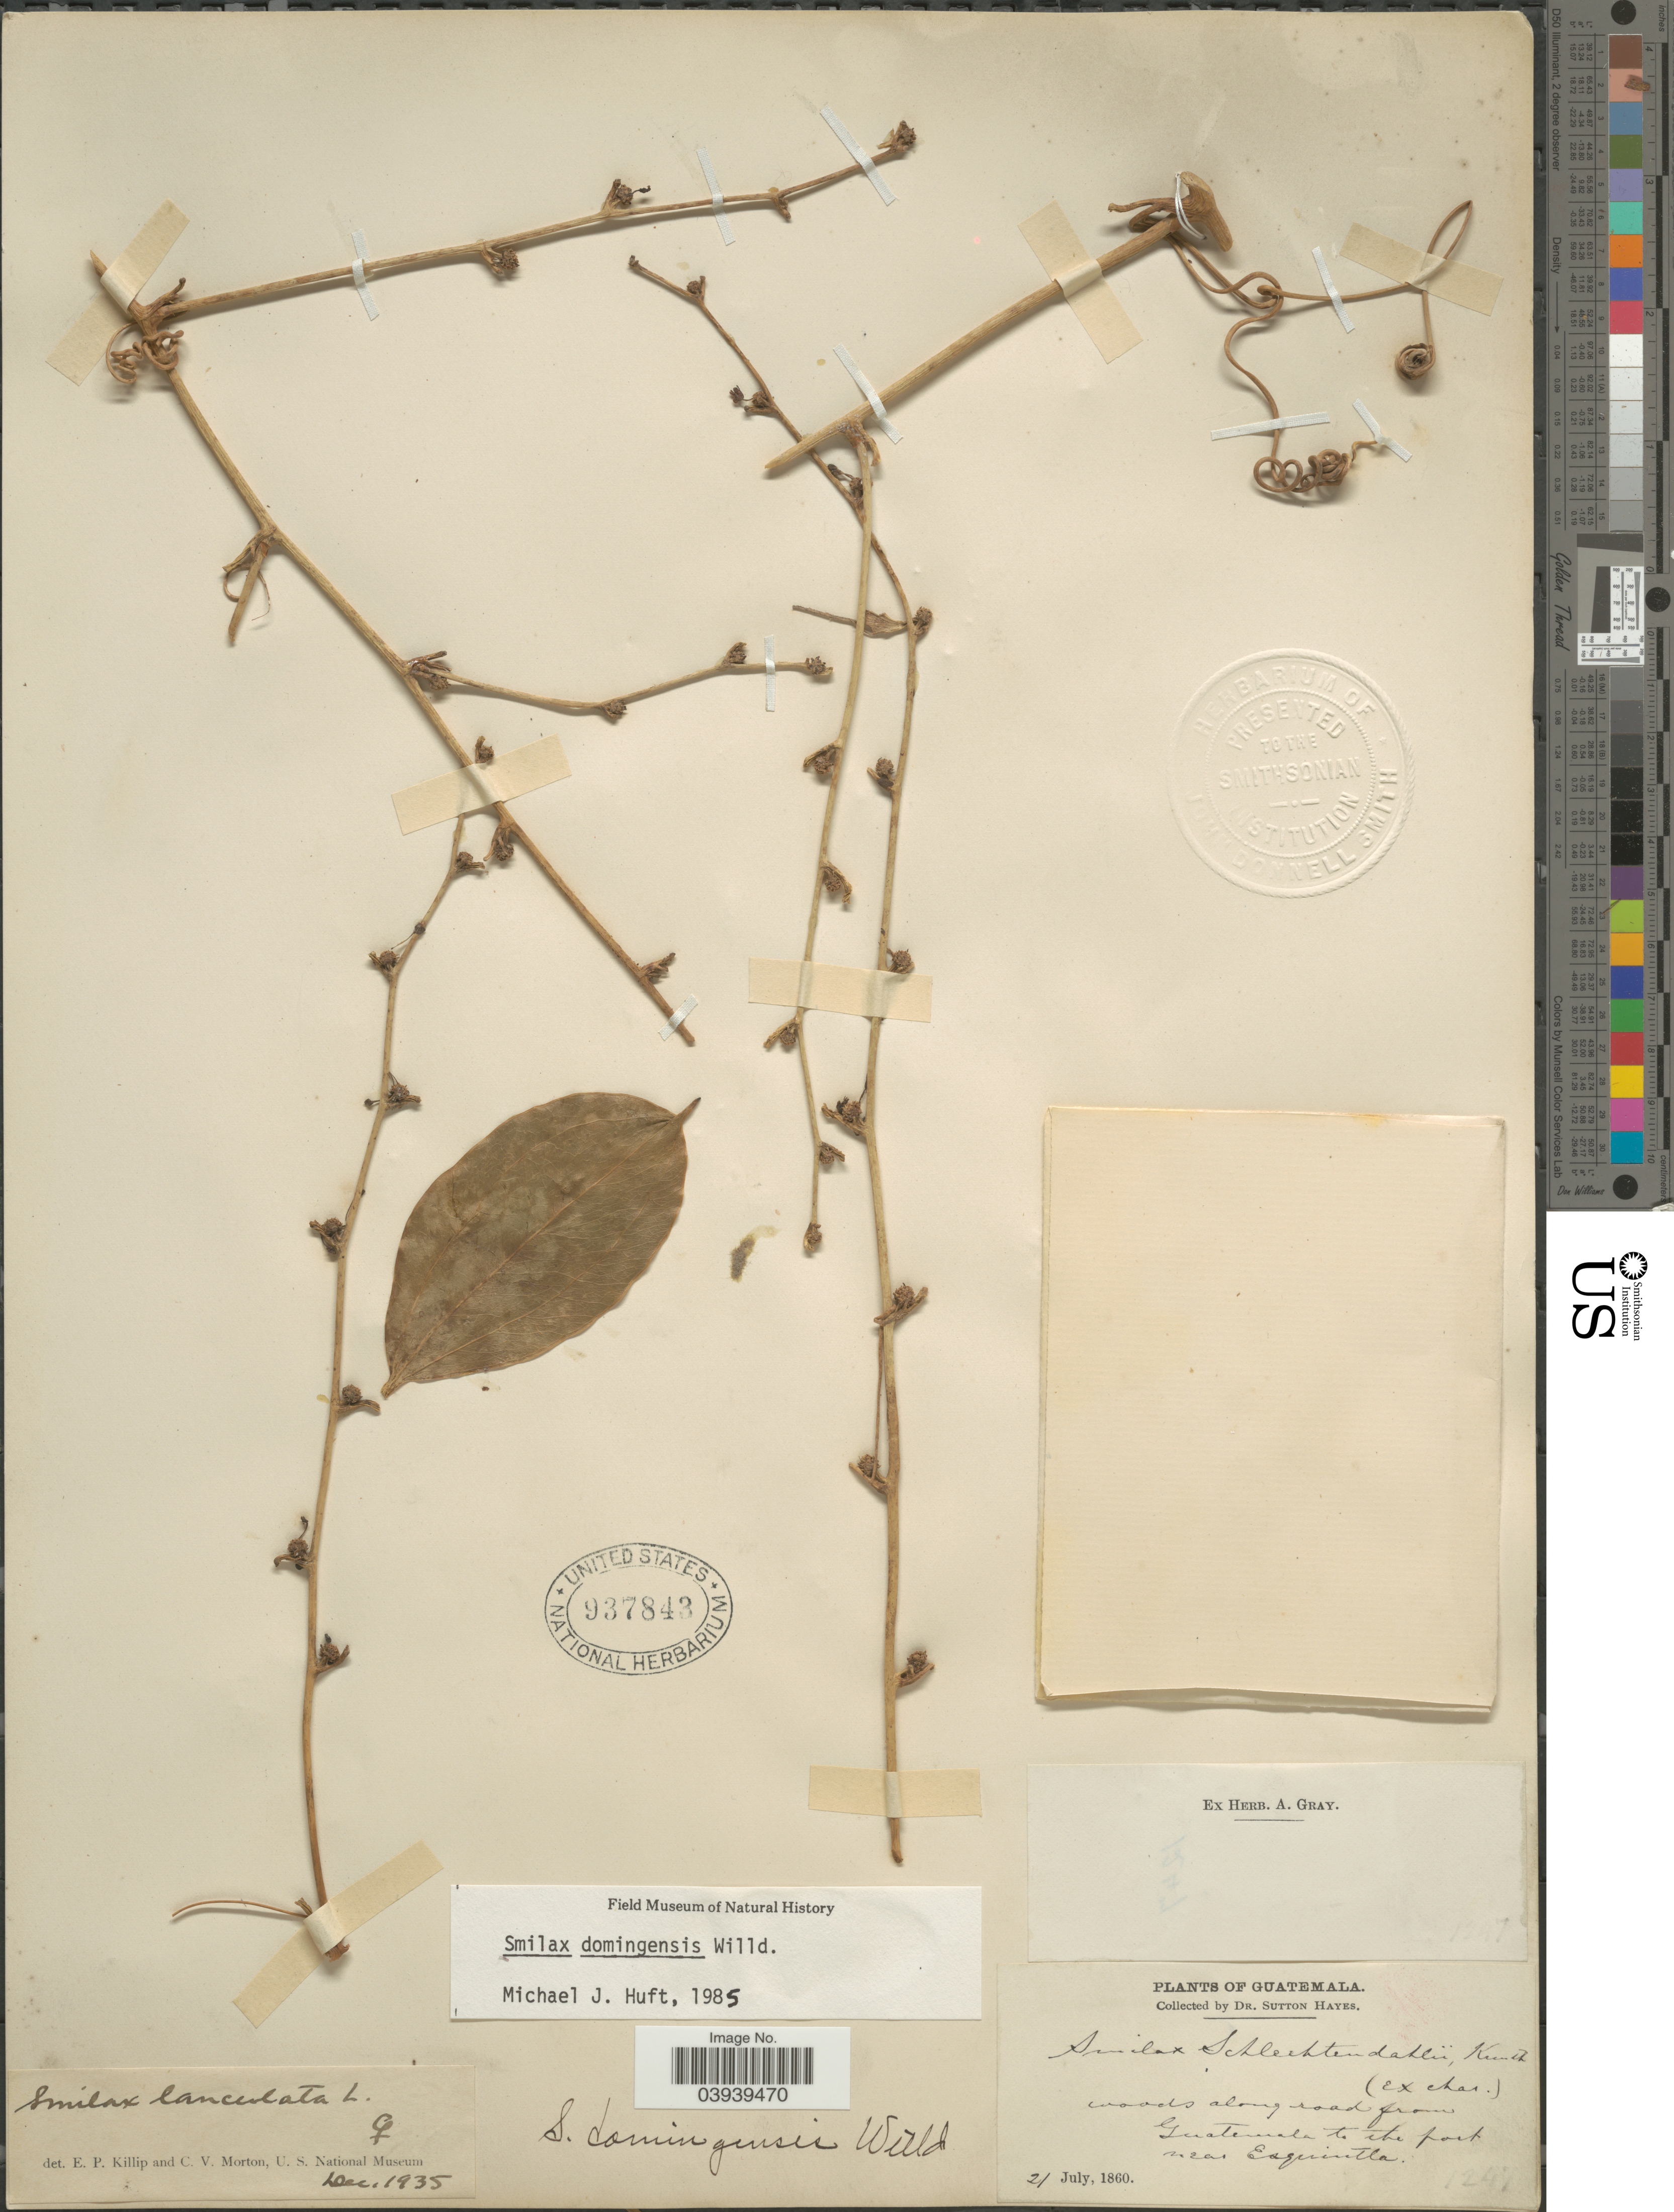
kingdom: Plantae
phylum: Tracheophyta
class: Liliopsida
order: Liliales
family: Smilacaceae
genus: Smilax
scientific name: Smilax domingensis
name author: Willd.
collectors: S. Hayes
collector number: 1247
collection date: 1860-07-21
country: Guatemala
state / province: Guatemala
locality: Woods along road from Guatemala to the port near Esquintla.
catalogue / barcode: US 937843